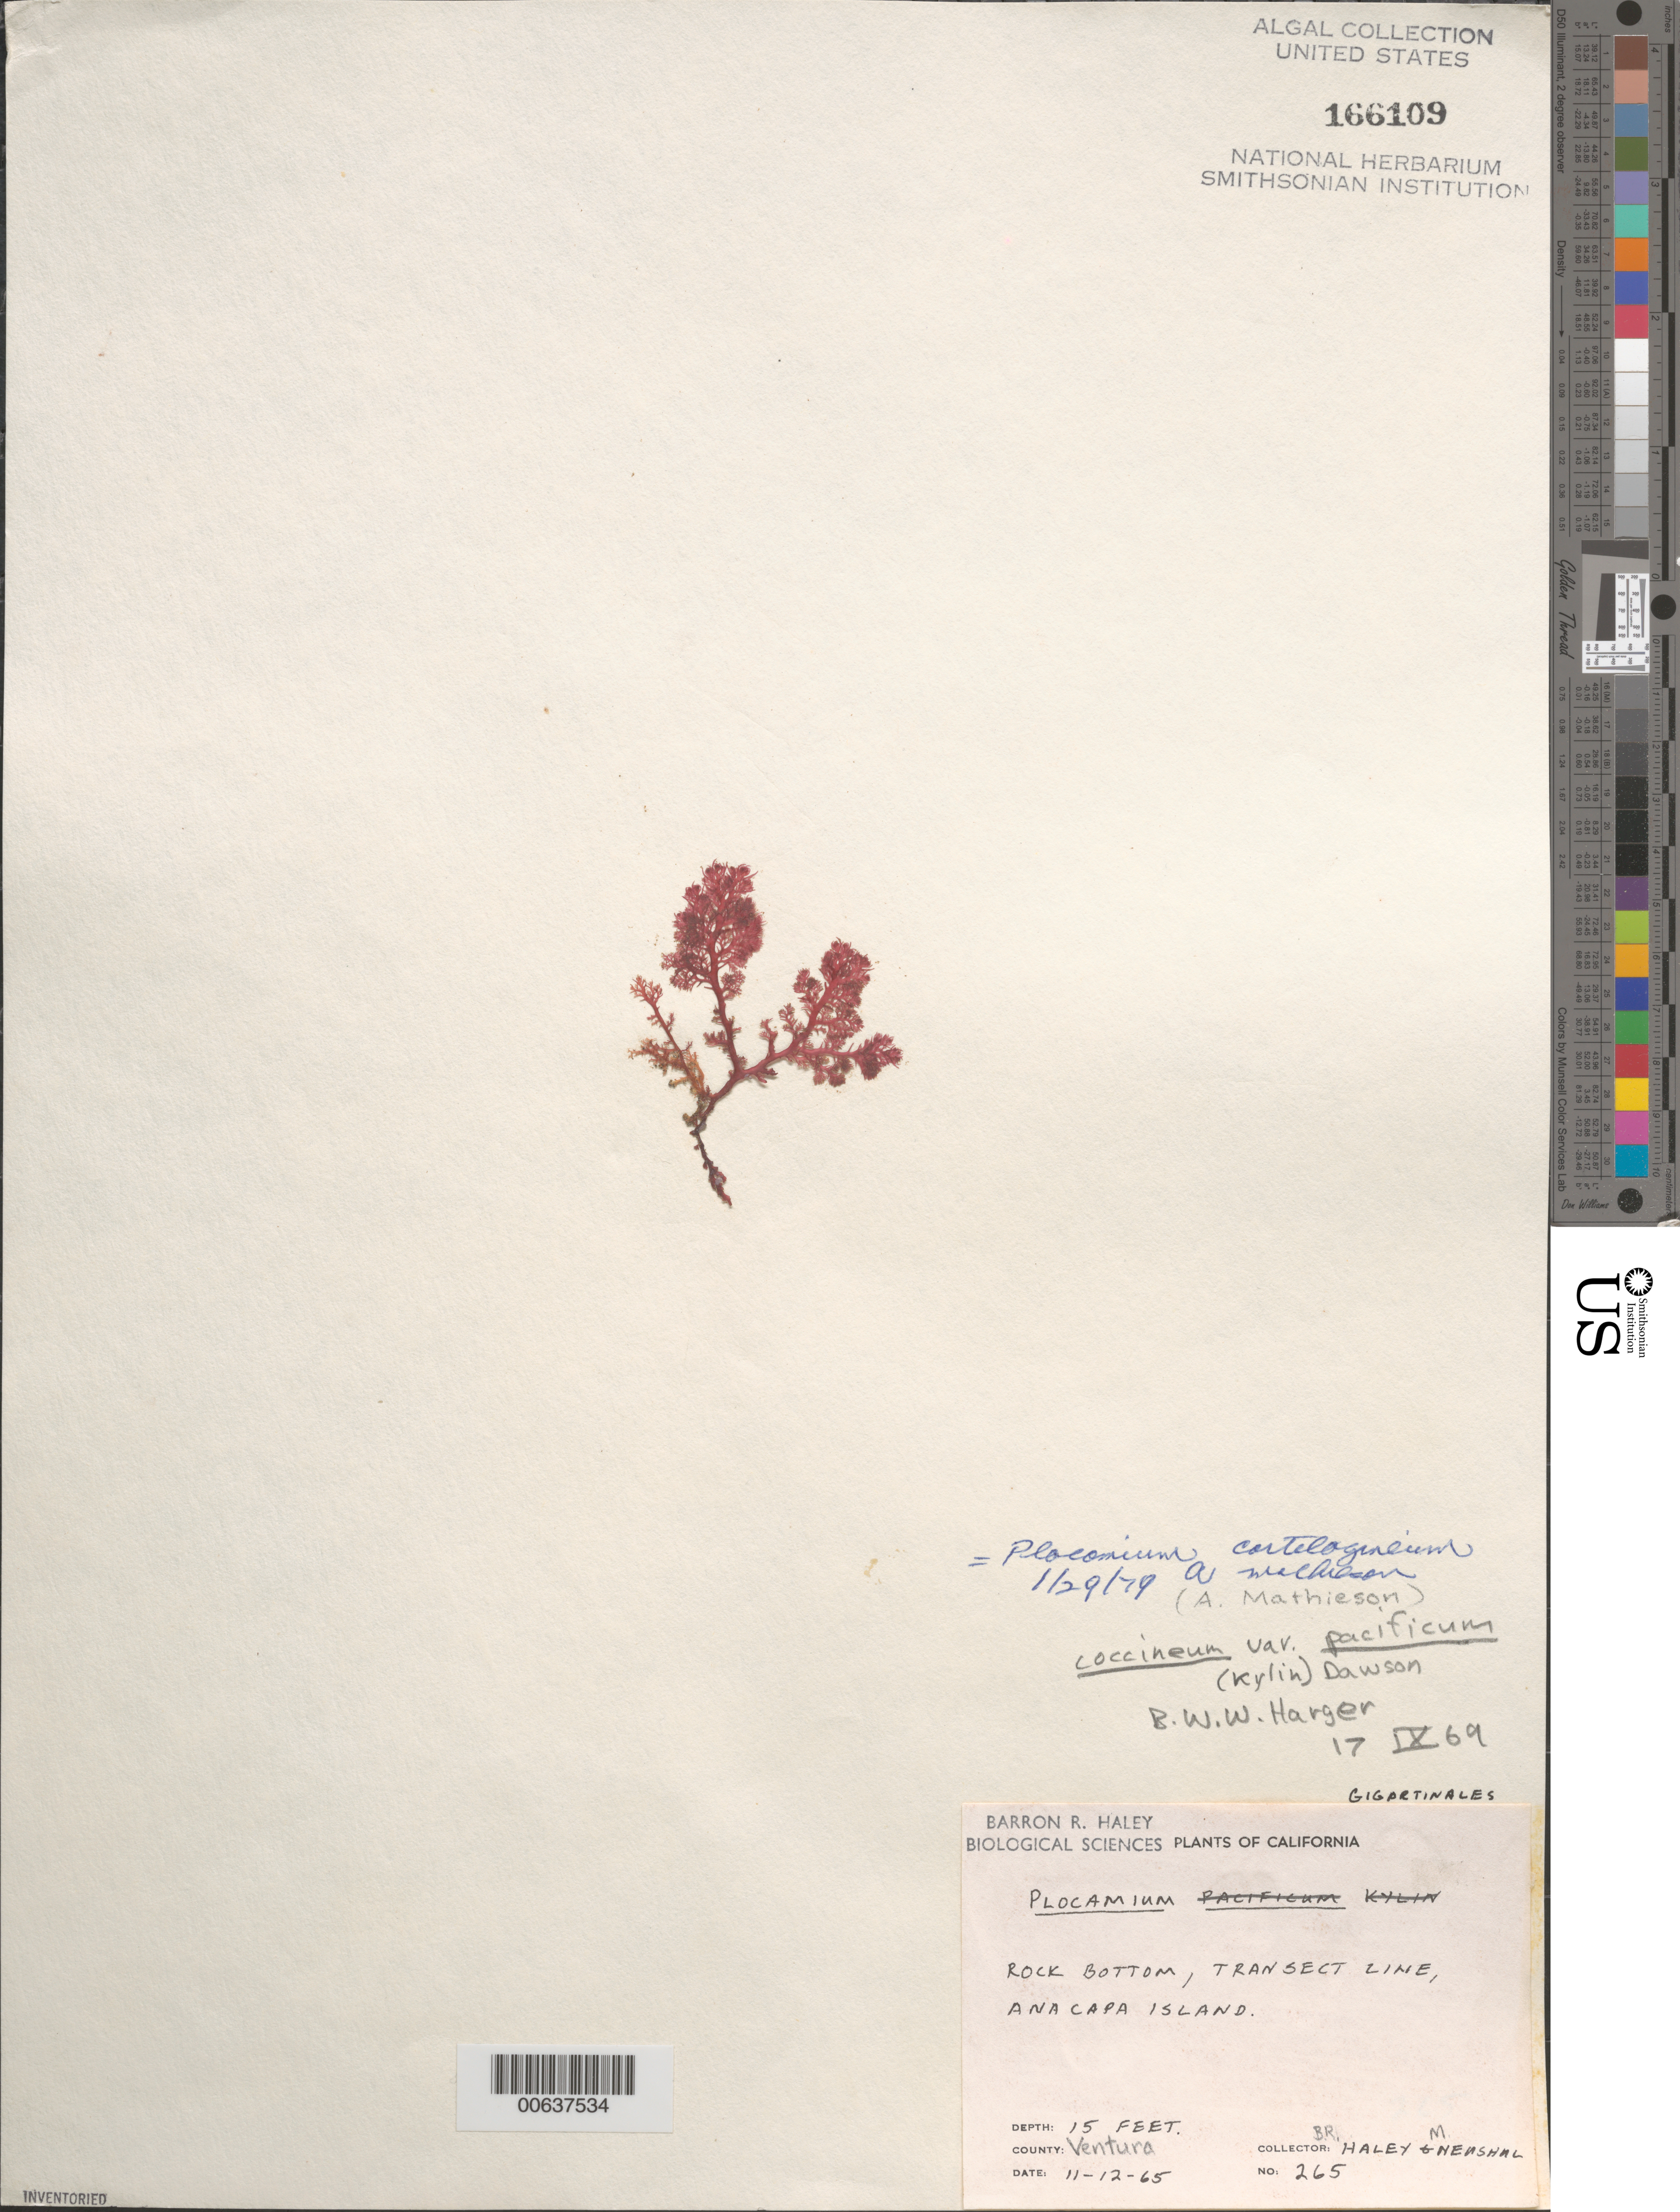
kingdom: Plantae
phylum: Rhodophyta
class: Florideophyceae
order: Plocamiales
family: Plocamiaceae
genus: Plocamium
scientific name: Plocamium cartilagineum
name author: (L.) P.S. Dixon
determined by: Mathieson, A. C.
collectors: B. Haley & M. Neushul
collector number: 265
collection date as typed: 12 Nov 1965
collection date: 1965-11-12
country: United States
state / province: California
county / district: Ventura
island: Anacapa Island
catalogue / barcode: US 166109